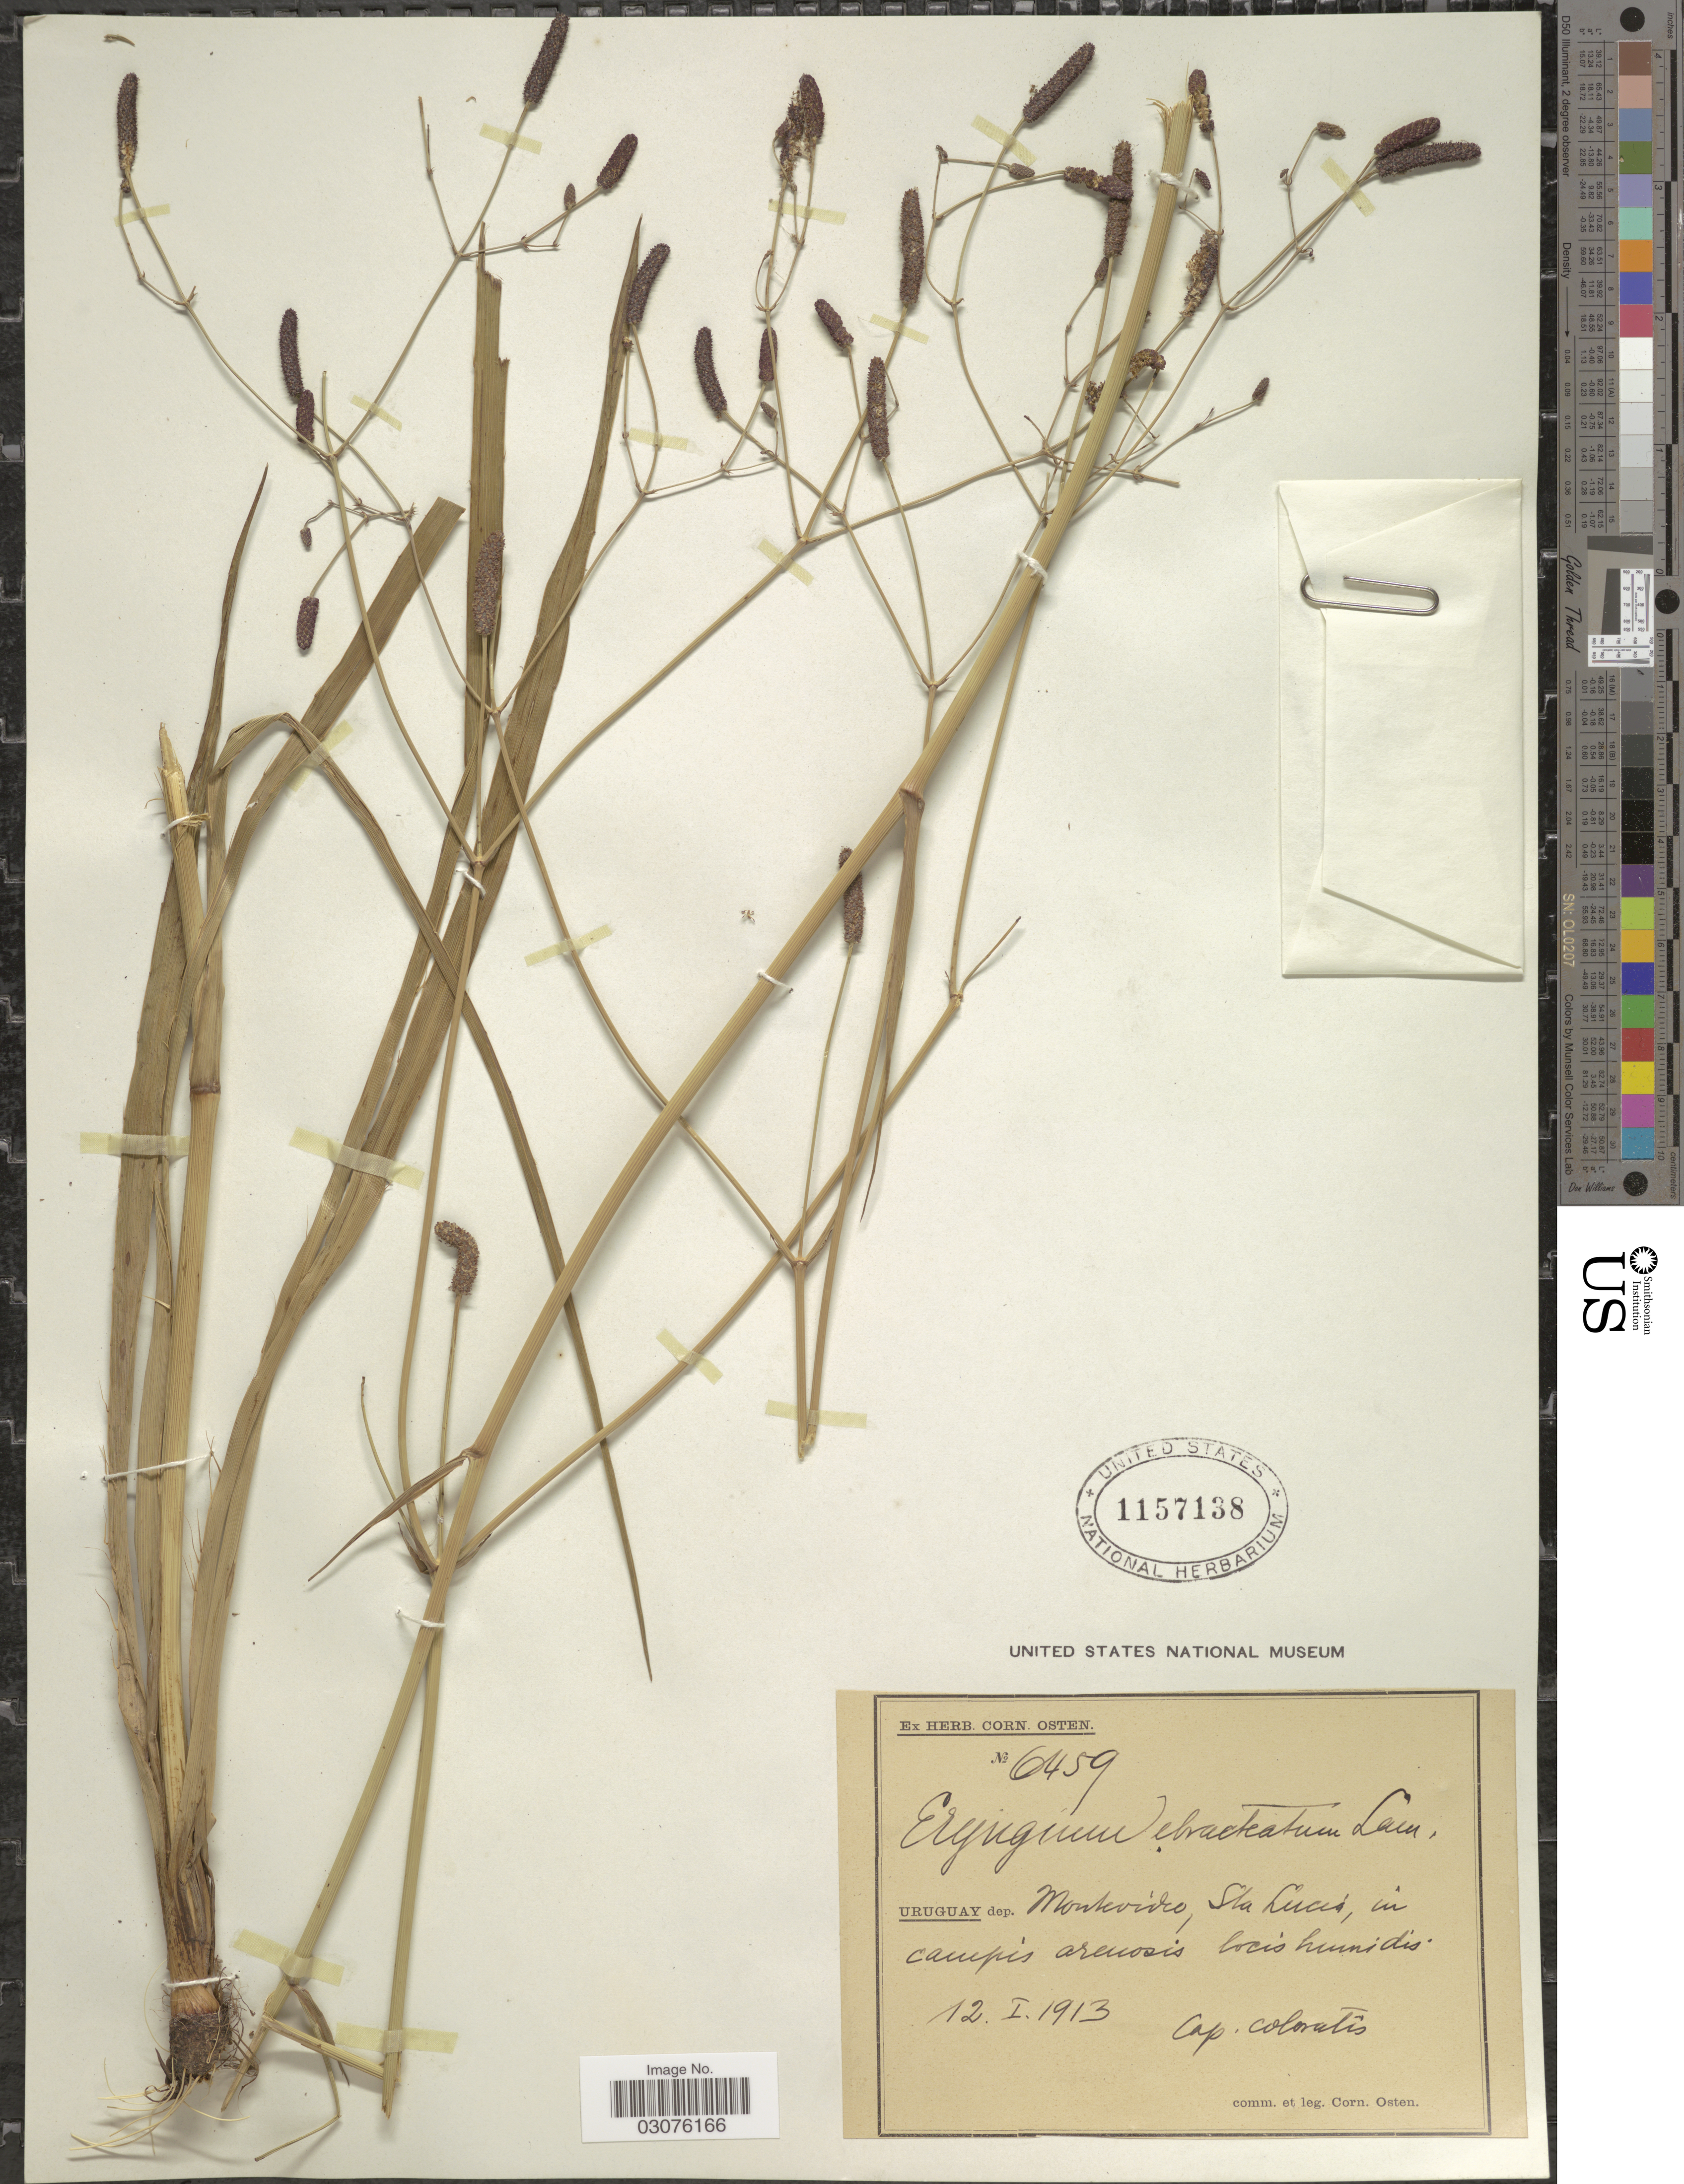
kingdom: Plantae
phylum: Tracheophyta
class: Magnoliopsida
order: Apiales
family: Apiaceae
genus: Eryngium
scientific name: Eryngium ebracteatum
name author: Lam.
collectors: C. Osten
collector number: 6459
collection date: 1913-01-12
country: Uruguay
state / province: Montevideo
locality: Dep. Montevideo, Sta Lucia, in campis arenosis locis humidis.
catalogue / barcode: US 1157138